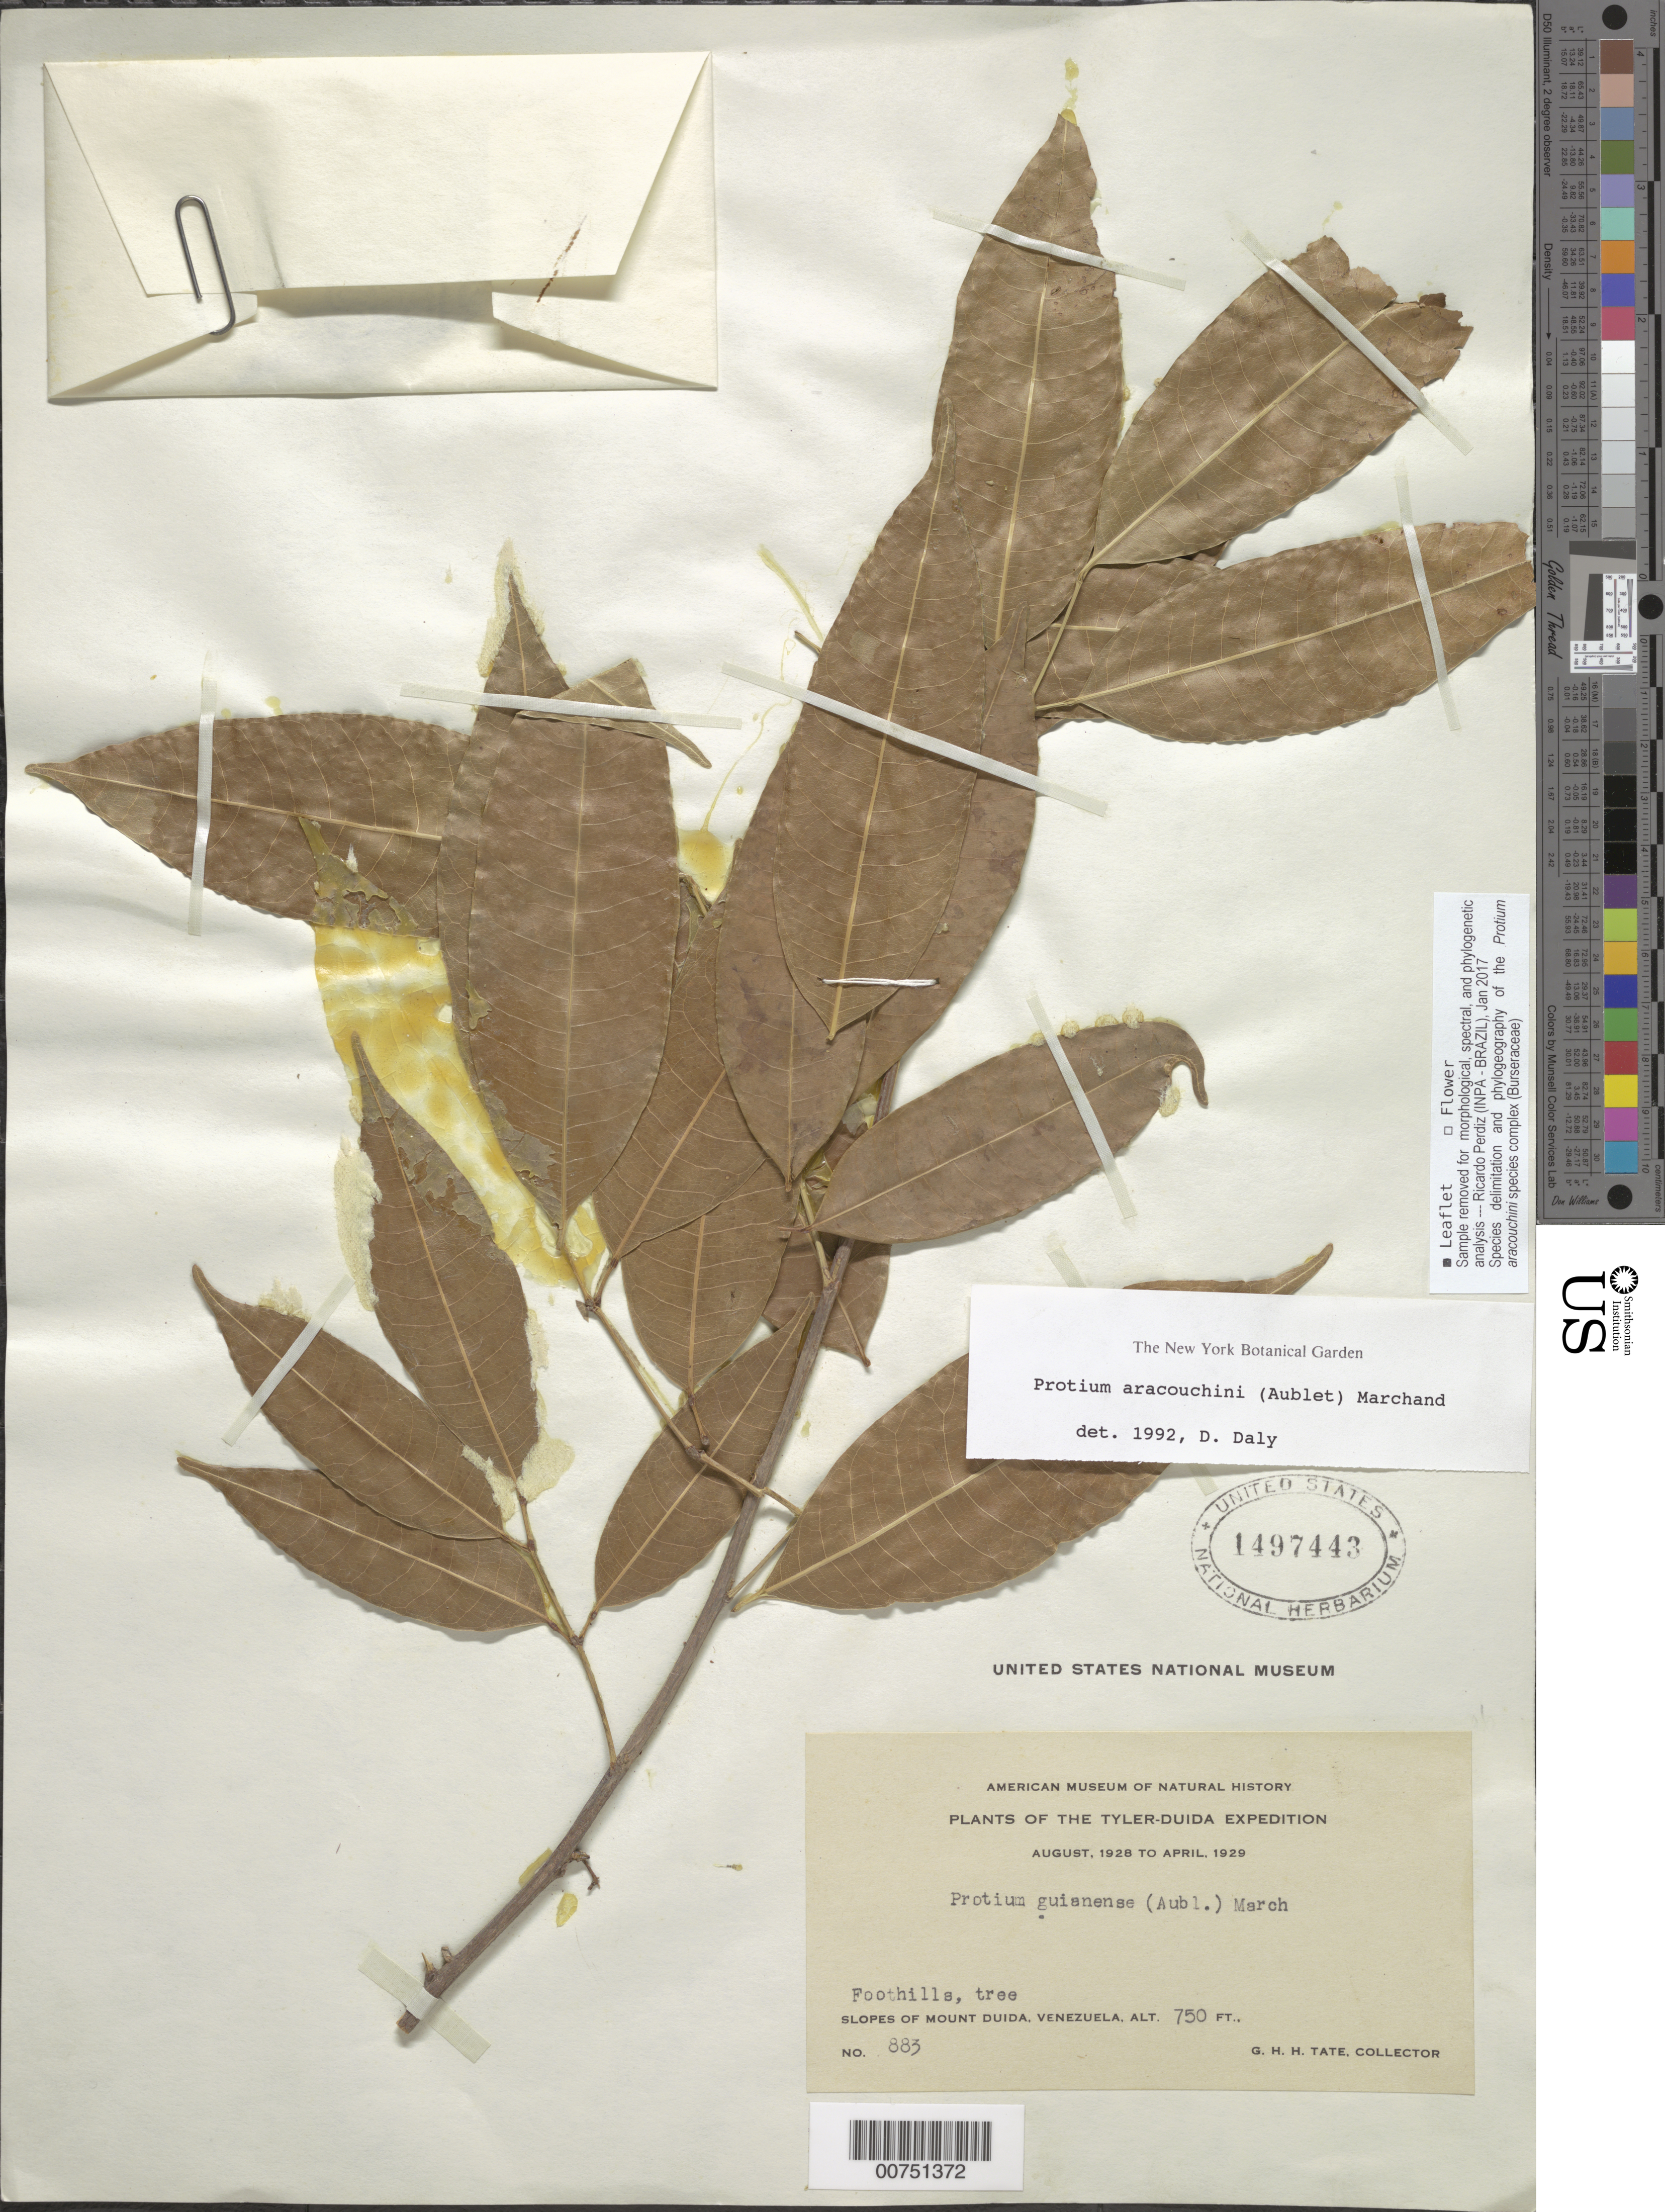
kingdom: Plantae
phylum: Tracheophyta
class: Magnoliopsida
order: Sapindales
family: Burseraceae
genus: Protium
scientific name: Protium aracouchini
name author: (Aubl.) Marchand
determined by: Daly, D. C.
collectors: G. H. H.Tate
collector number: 883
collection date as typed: Aug-28 to Apr-29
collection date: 1928-08/1929-04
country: Venezuela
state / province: Amazonas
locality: Mount Duida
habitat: Slopes of foothills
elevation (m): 229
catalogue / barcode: US 1497443